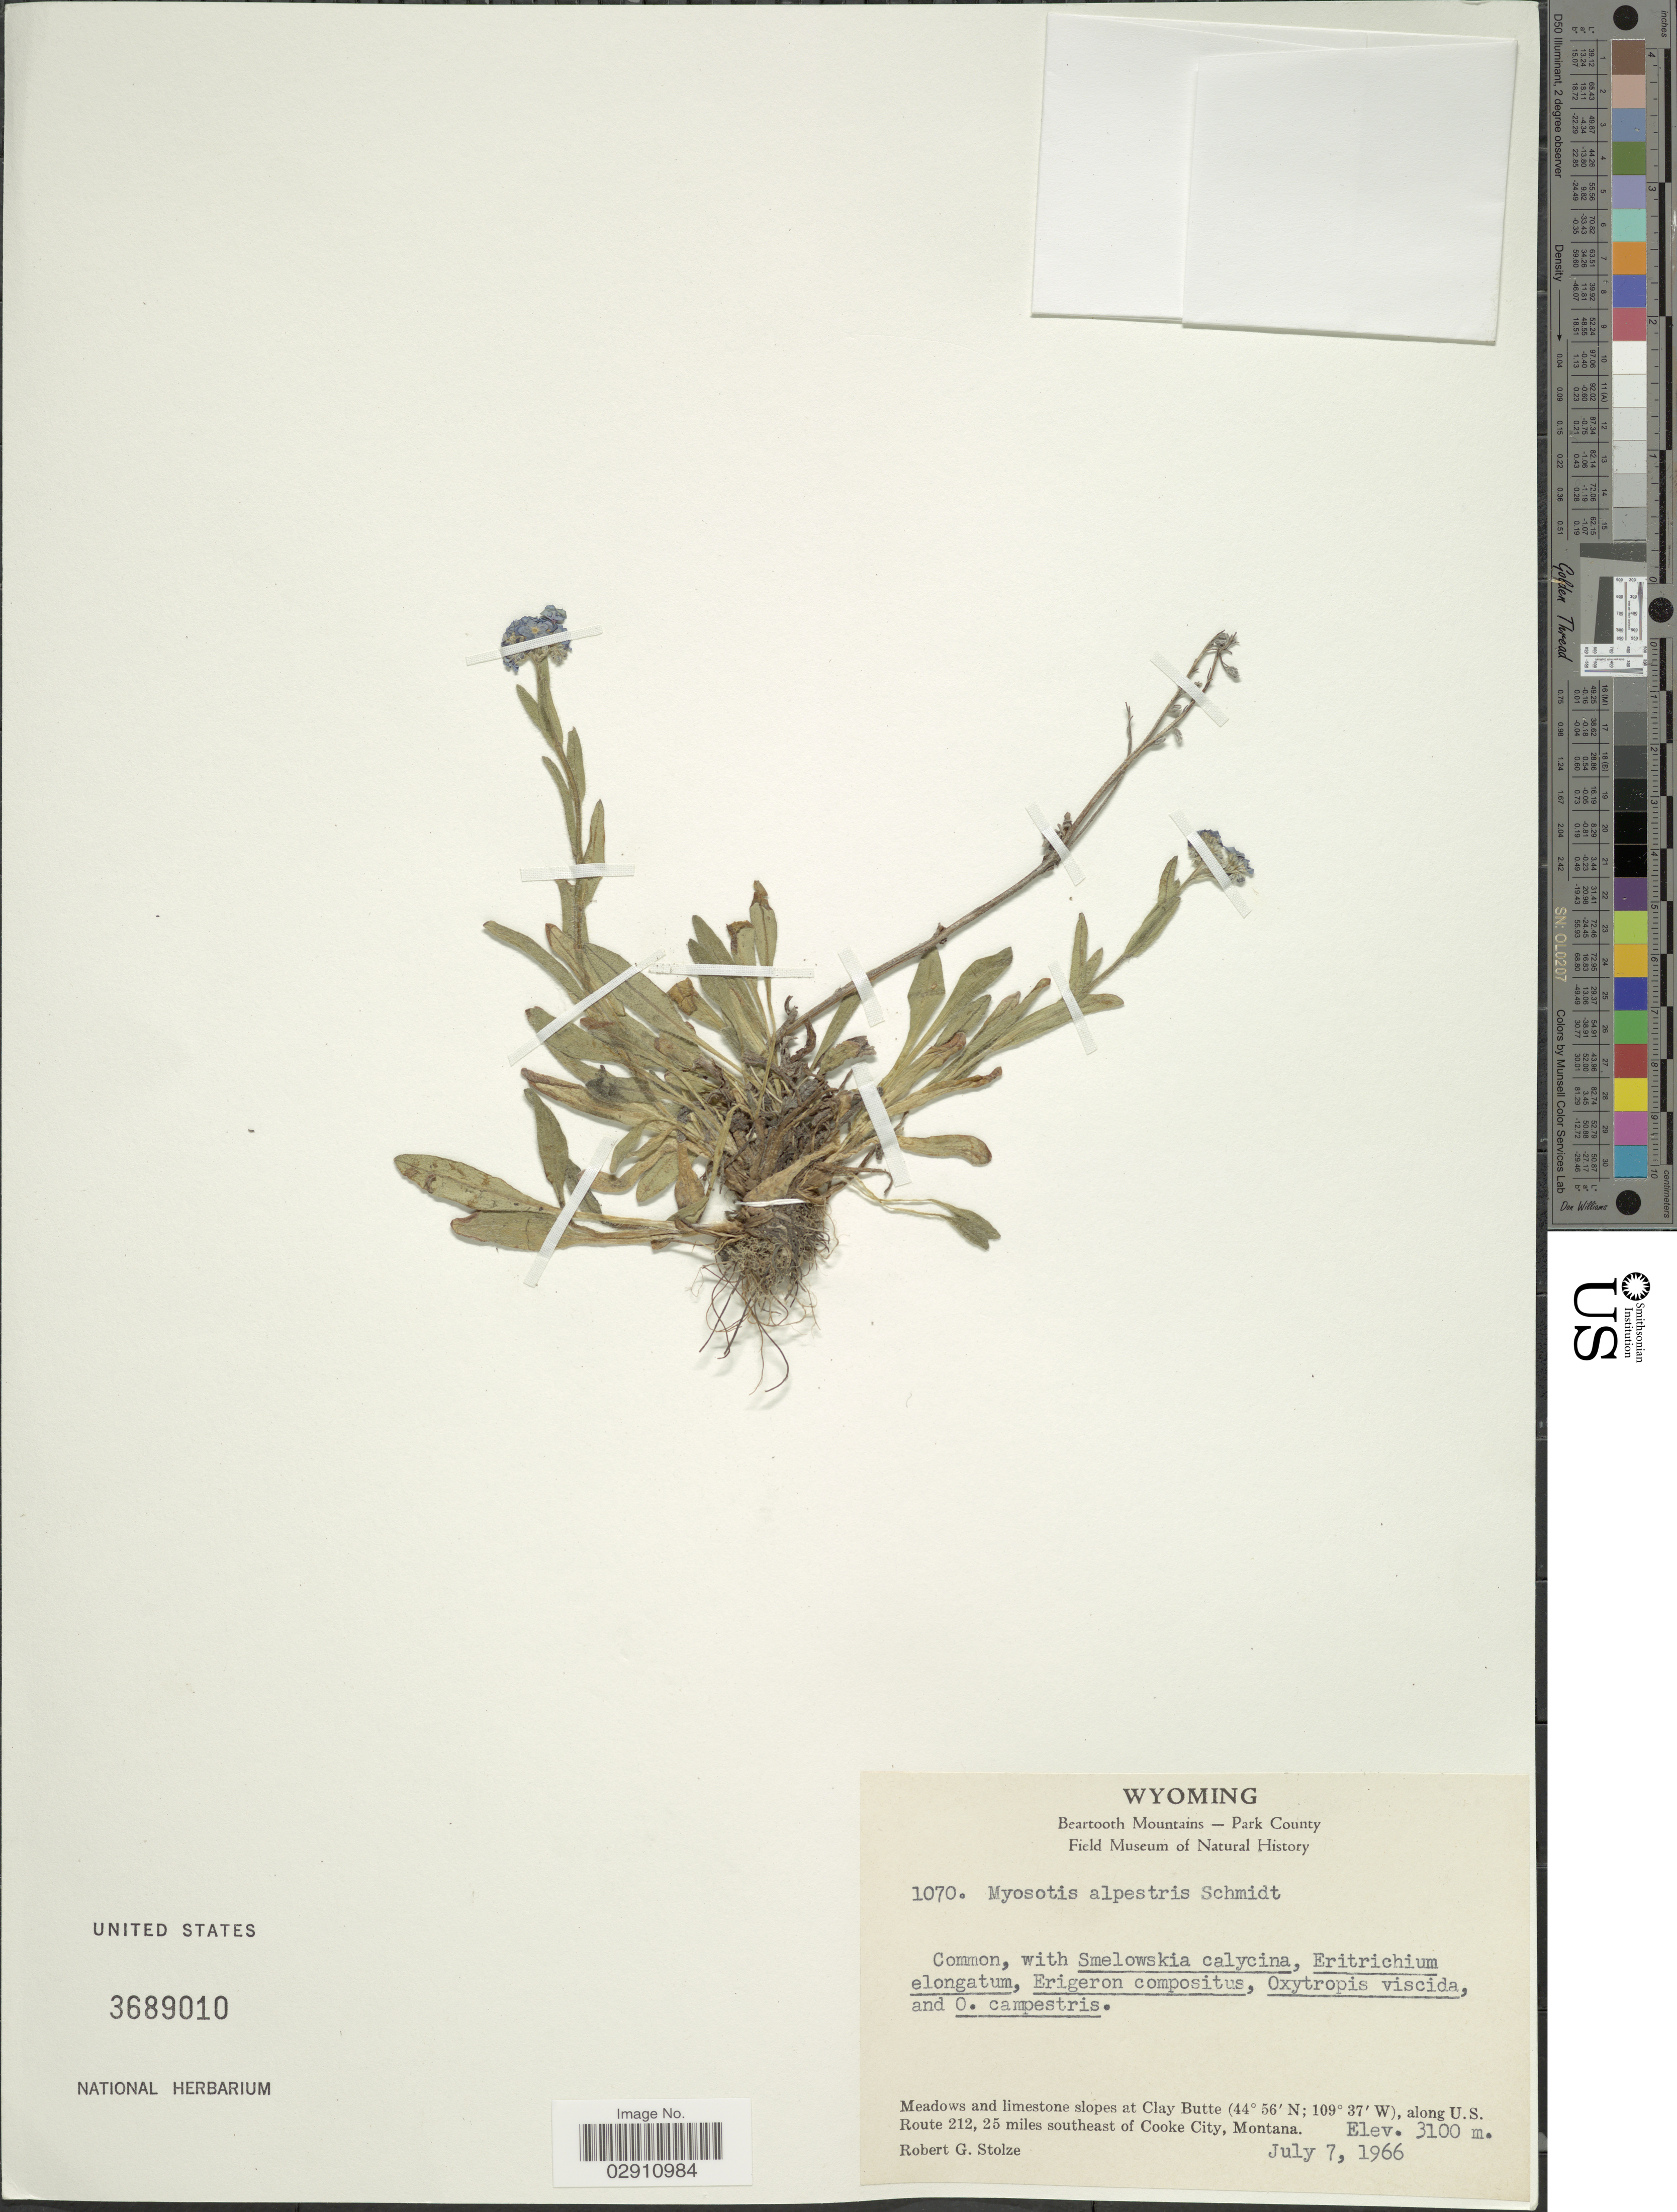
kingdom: Plantae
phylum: Tracheophyta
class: Magnoliopsida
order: Boraginales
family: Boraginaceae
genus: Myosotis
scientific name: Myosotis alpestris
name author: F.W. Schmidt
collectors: R. G. Stolze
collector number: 1070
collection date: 1966-07-07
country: United States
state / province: Wyoming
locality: Beartooth Mountains- Park County. Meadows and limestone slopes at Clay Butte, along U.S. Route 212, 25 miles southeast of Cook City, Montana.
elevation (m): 3100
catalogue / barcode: US 3689010